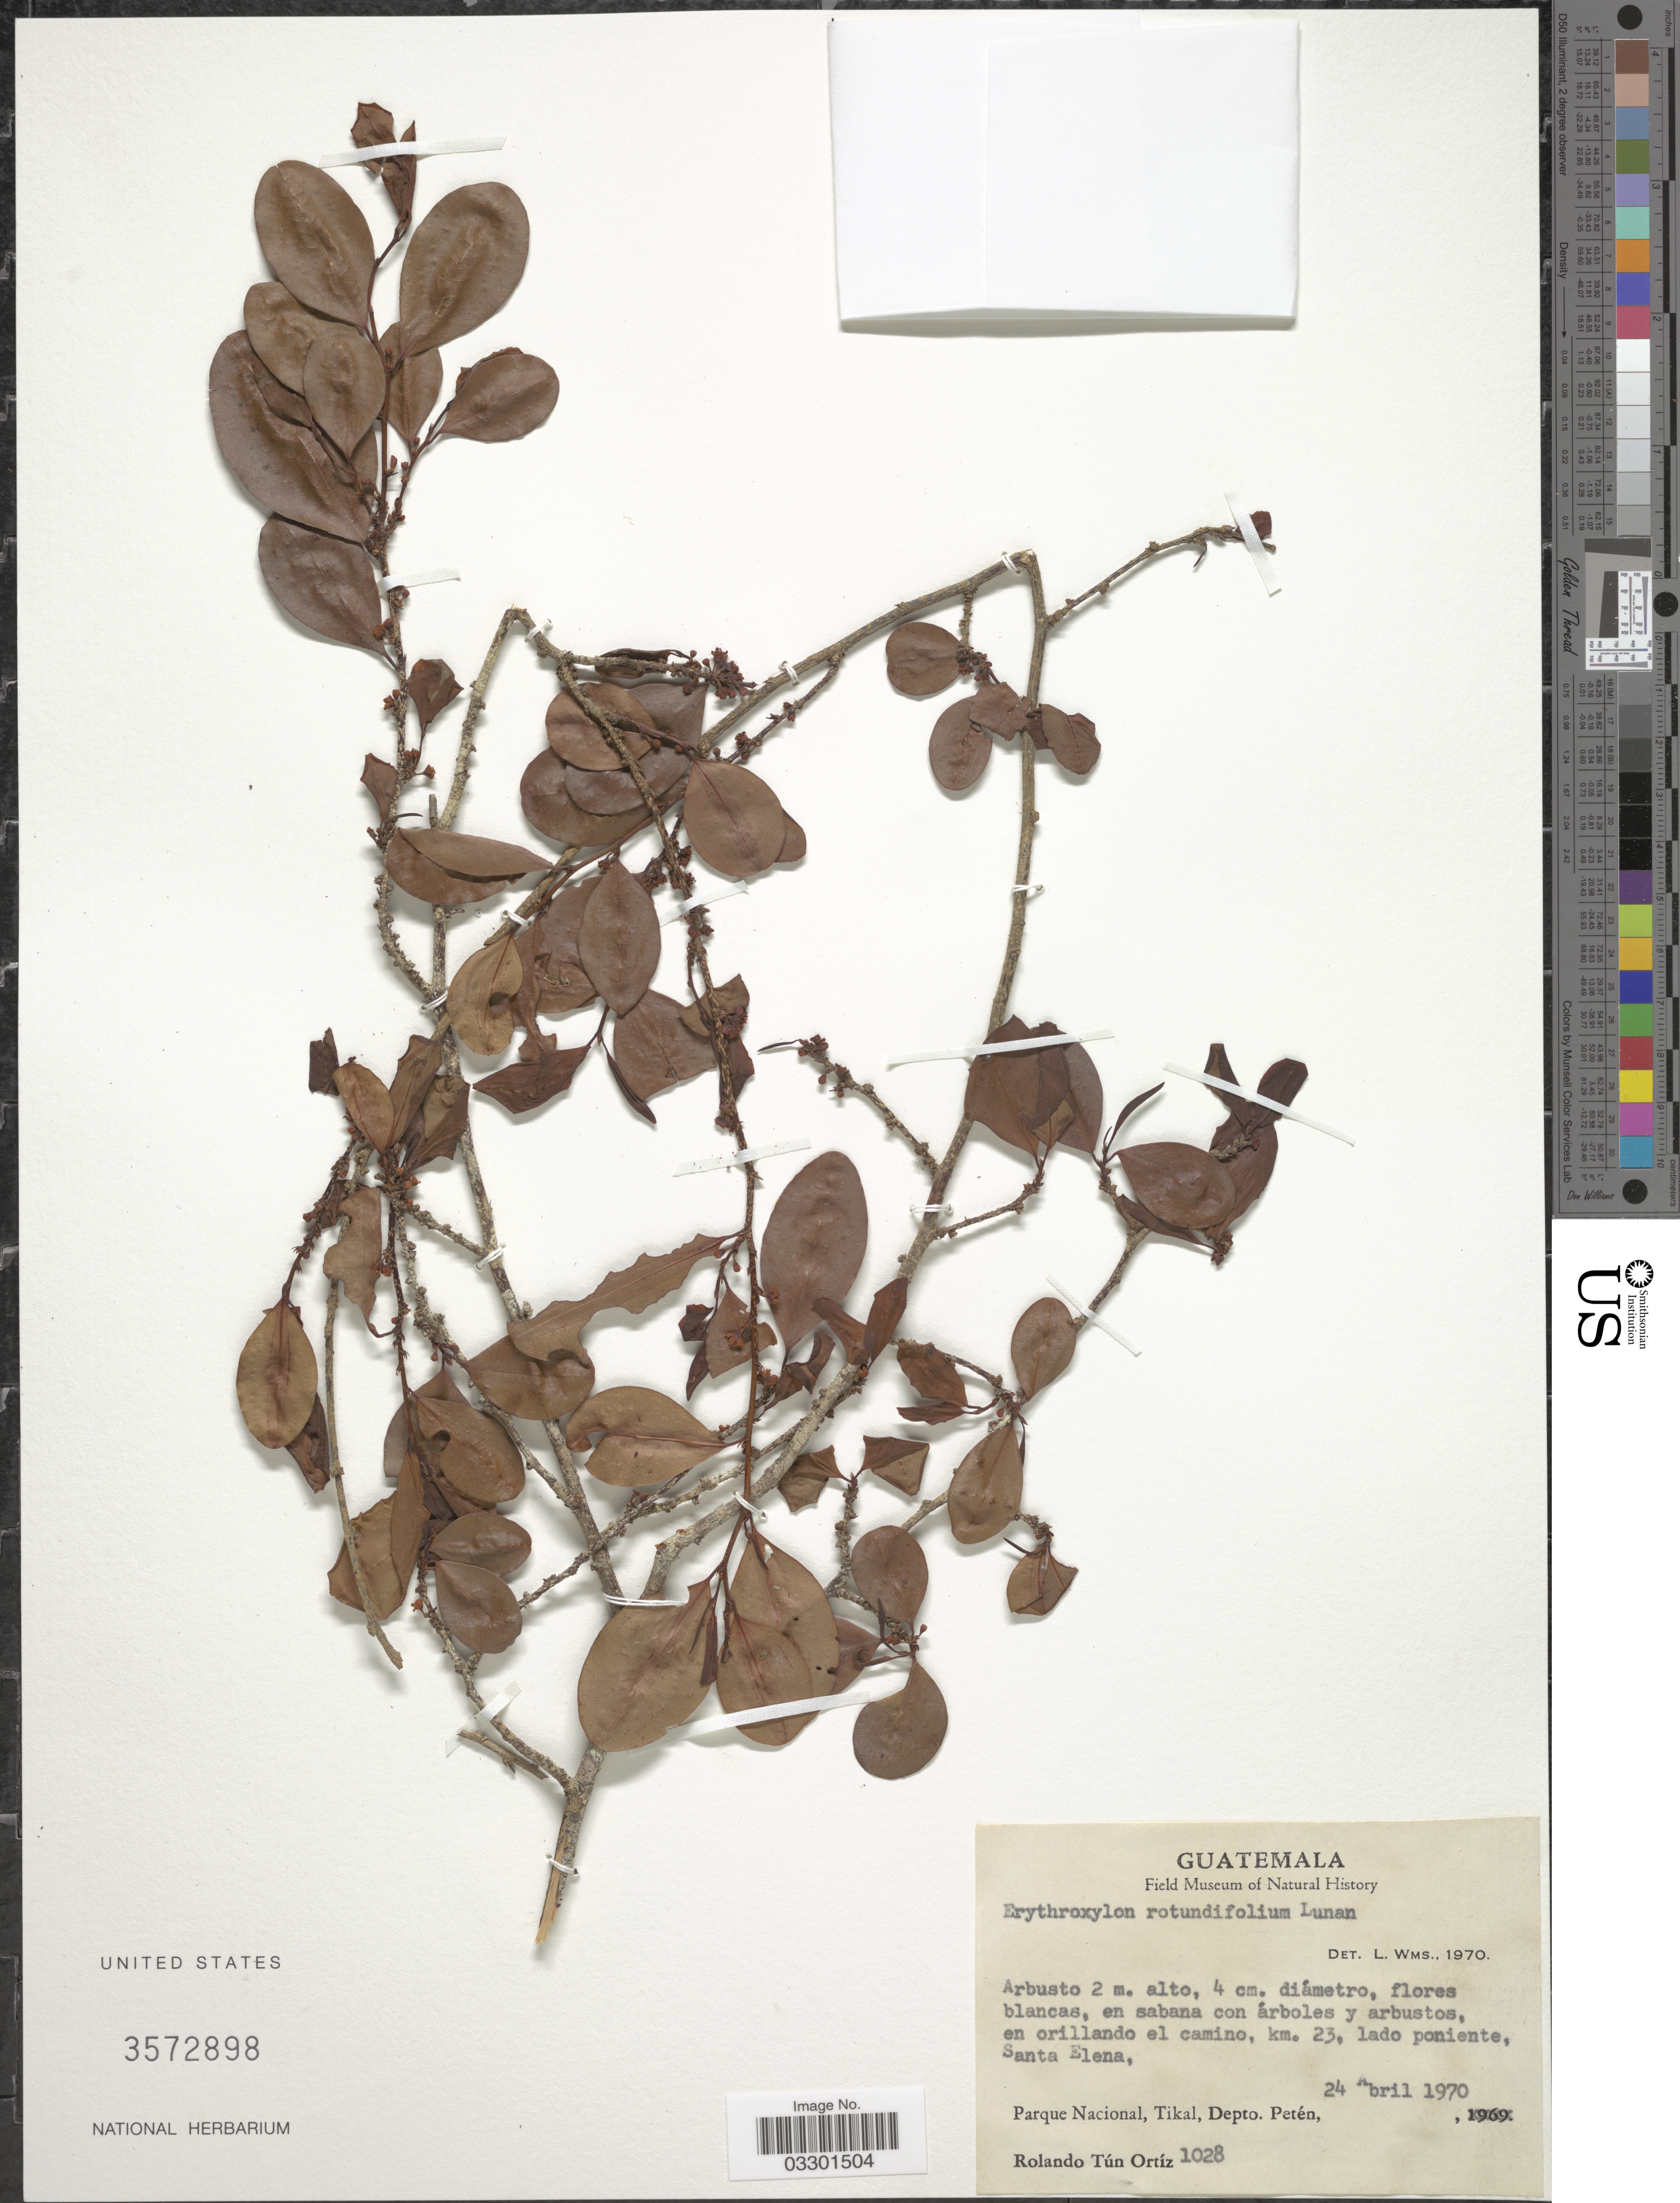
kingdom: Plantae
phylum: Tracheophyta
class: Magnoliopsida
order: Malpighiales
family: Erythroxylaceae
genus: Erythroxylum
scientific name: Erythroxylum rotundifolium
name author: Lunan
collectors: R. Ortiz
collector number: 1028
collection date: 1970-04-24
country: Guatemala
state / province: El Petén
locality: En orillando el camino, km. 23, lado poniente, Santa Elena, Parque Nacional, Tikal, Depto. Petén.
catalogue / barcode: US 3572898